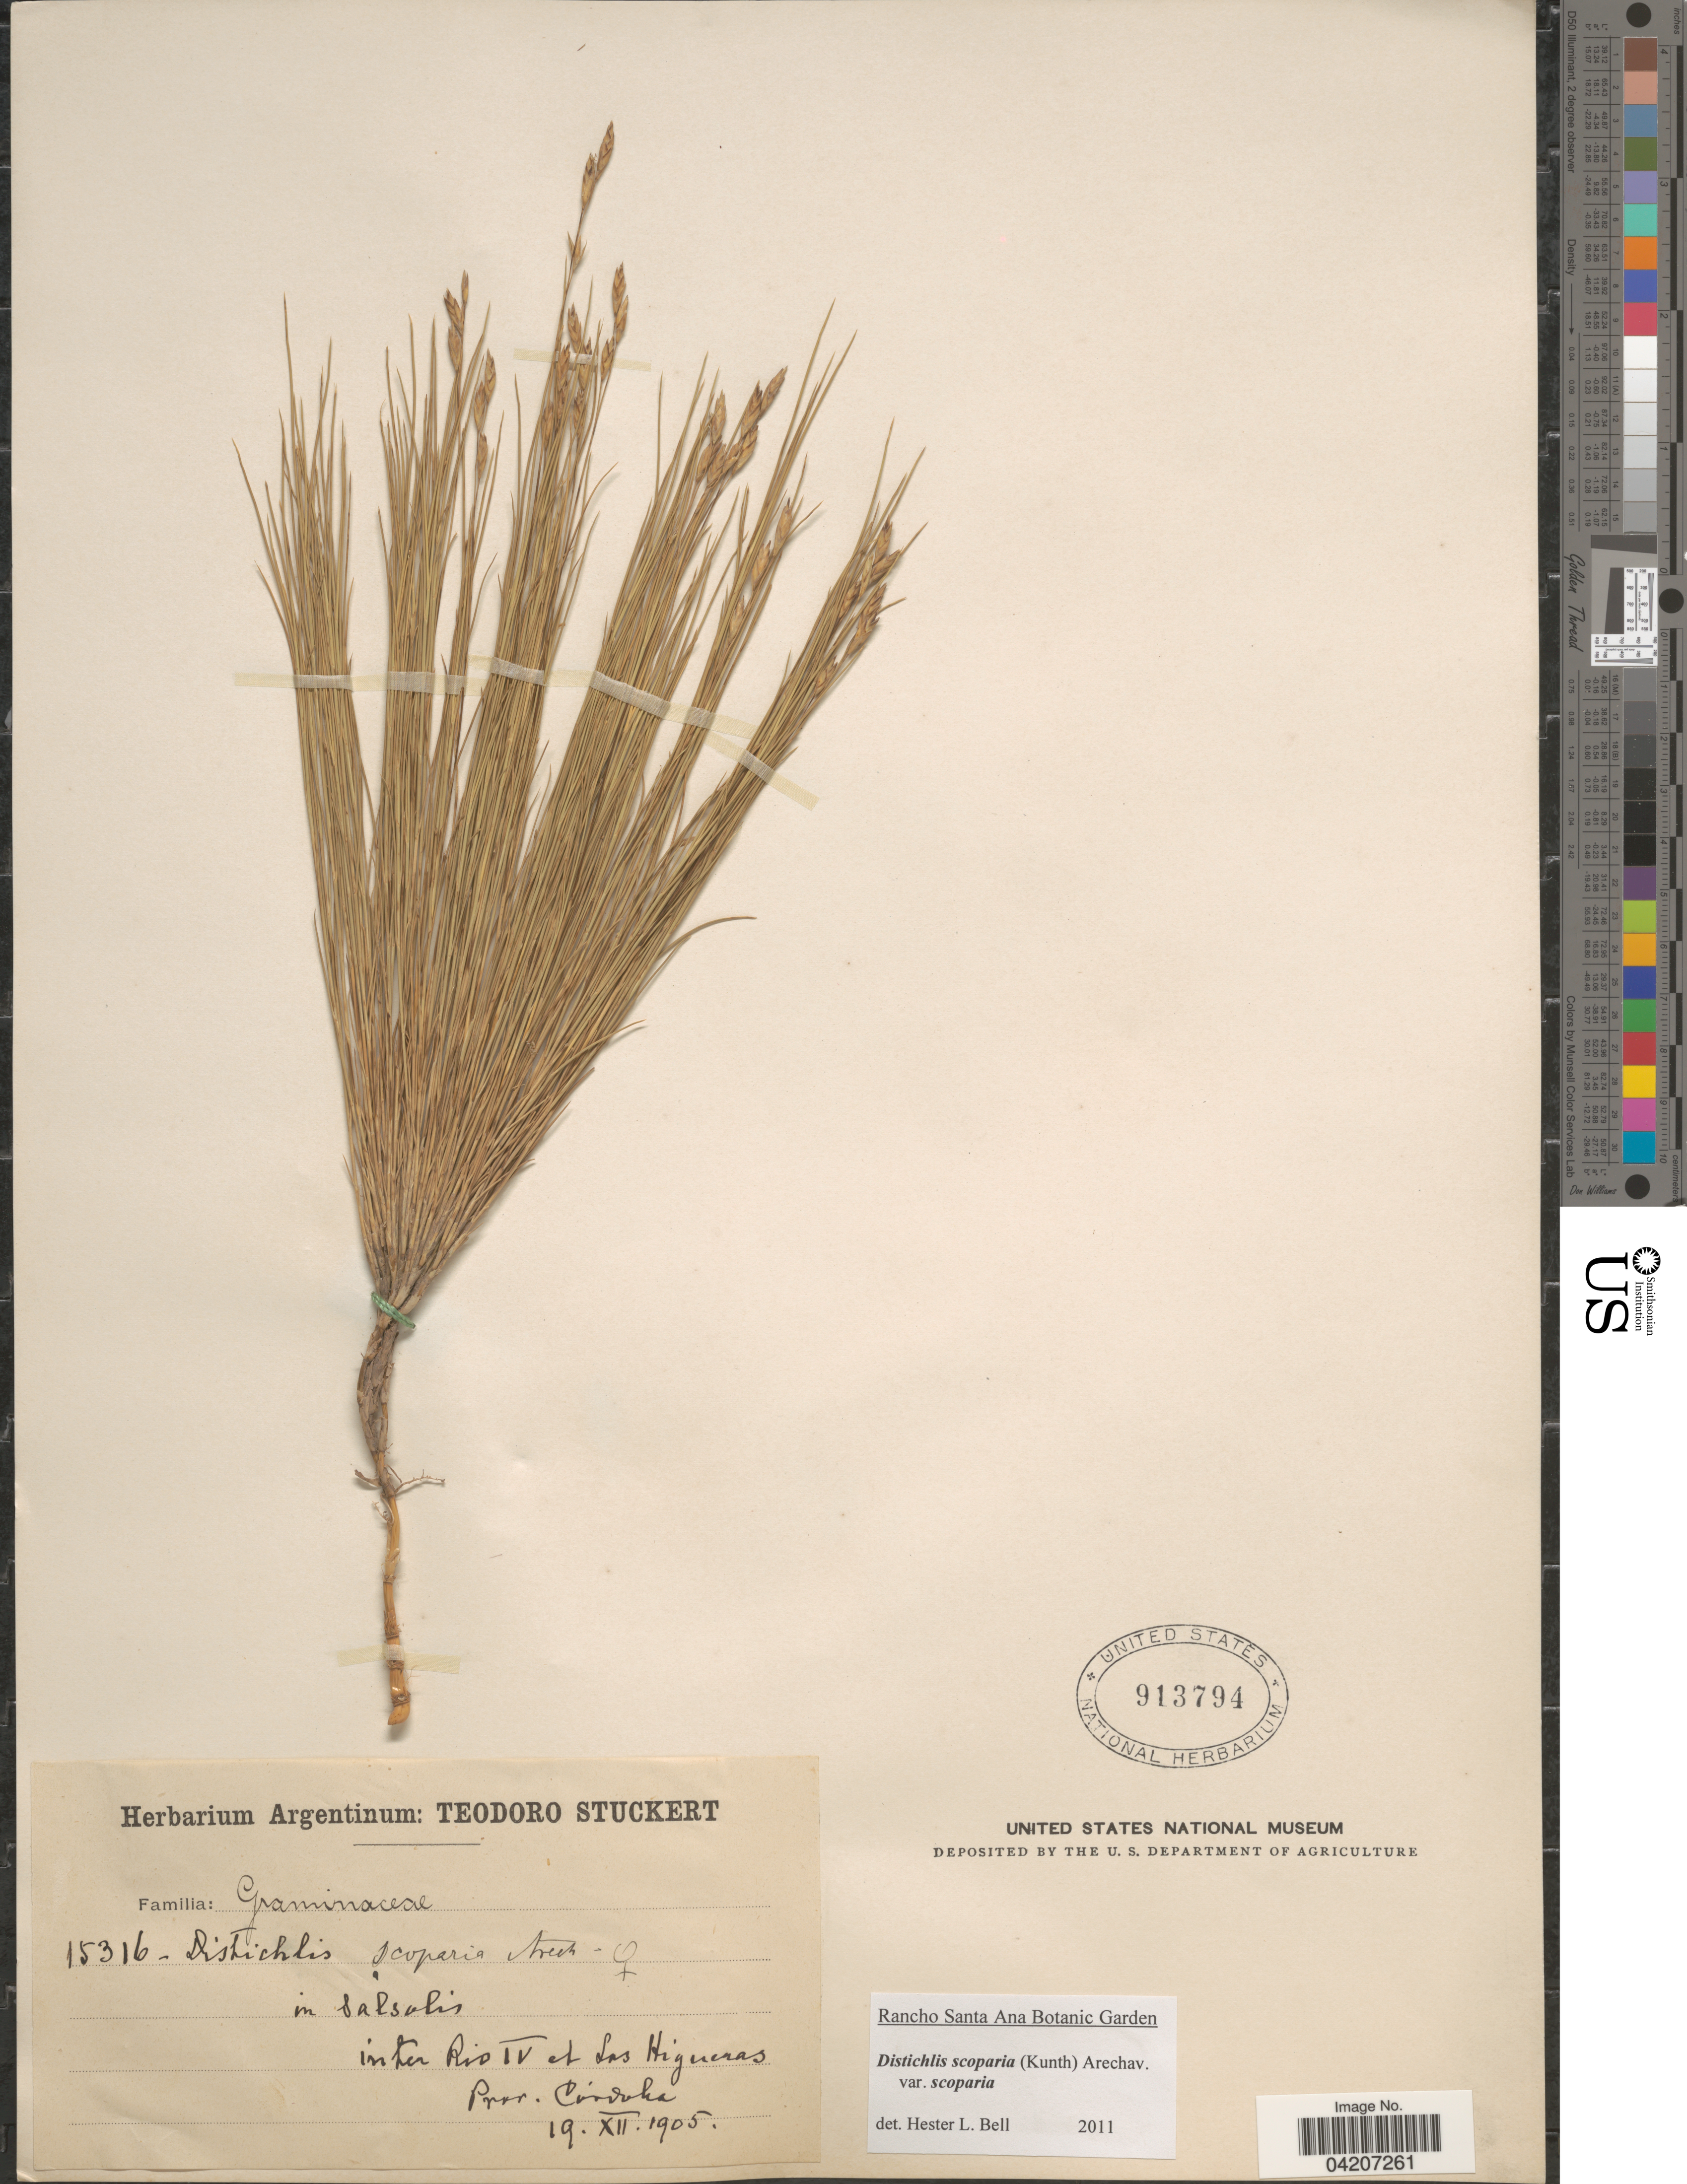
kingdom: Plantae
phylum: Tracheophyta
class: Liliopsida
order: Poales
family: Poaceae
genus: Distichlis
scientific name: Distichlis scoparia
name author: (Nees ex Kunth) Arechav.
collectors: Ex herb. Teodoro Stuckert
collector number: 15316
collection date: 1905-12-19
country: Argentina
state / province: Cordoba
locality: Inter Rio IV et Las Higueras.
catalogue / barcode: US 913794